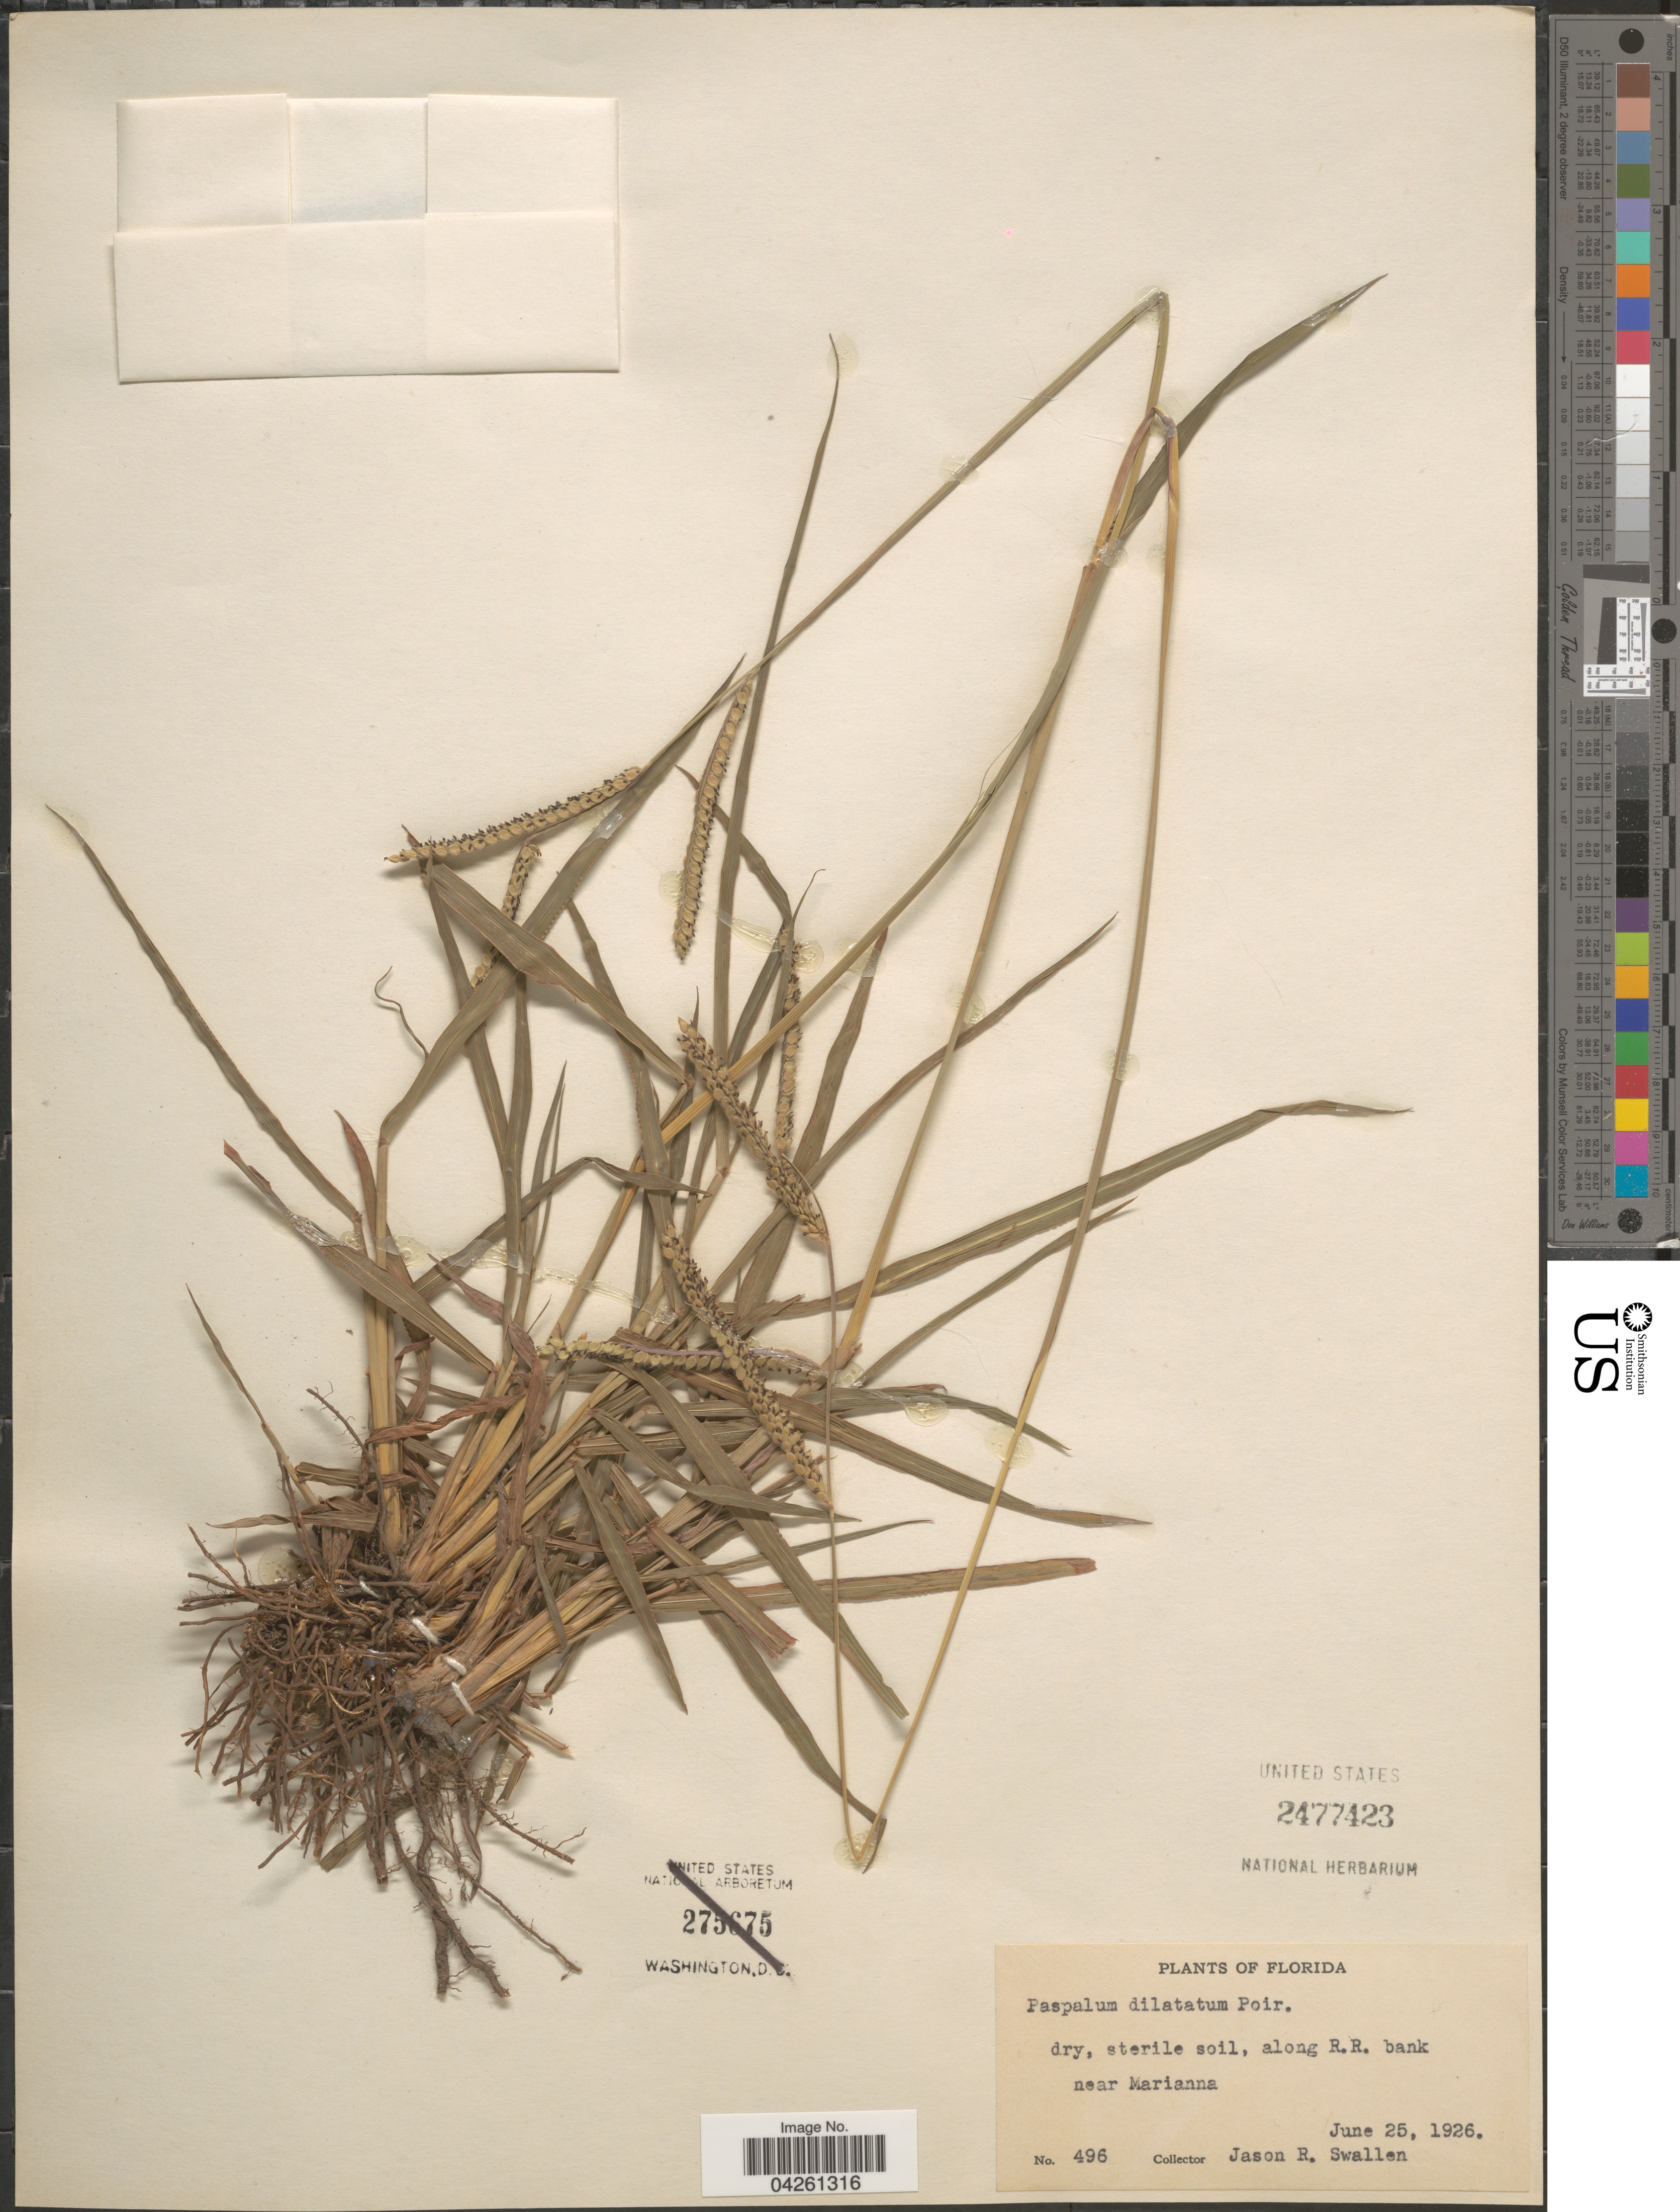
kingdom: Plantae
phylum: Tracheophyta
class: Liliopsida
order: Poales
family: Poaceae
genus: Paspalum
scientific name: Paspalum dilatatum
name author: Poir.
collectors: J. R. Swallen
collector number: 496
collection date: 1926-06-25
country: United States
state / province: Florida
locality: Dry, sterile soil, along R.R. bank near Marianna.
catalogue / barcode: US 2477423